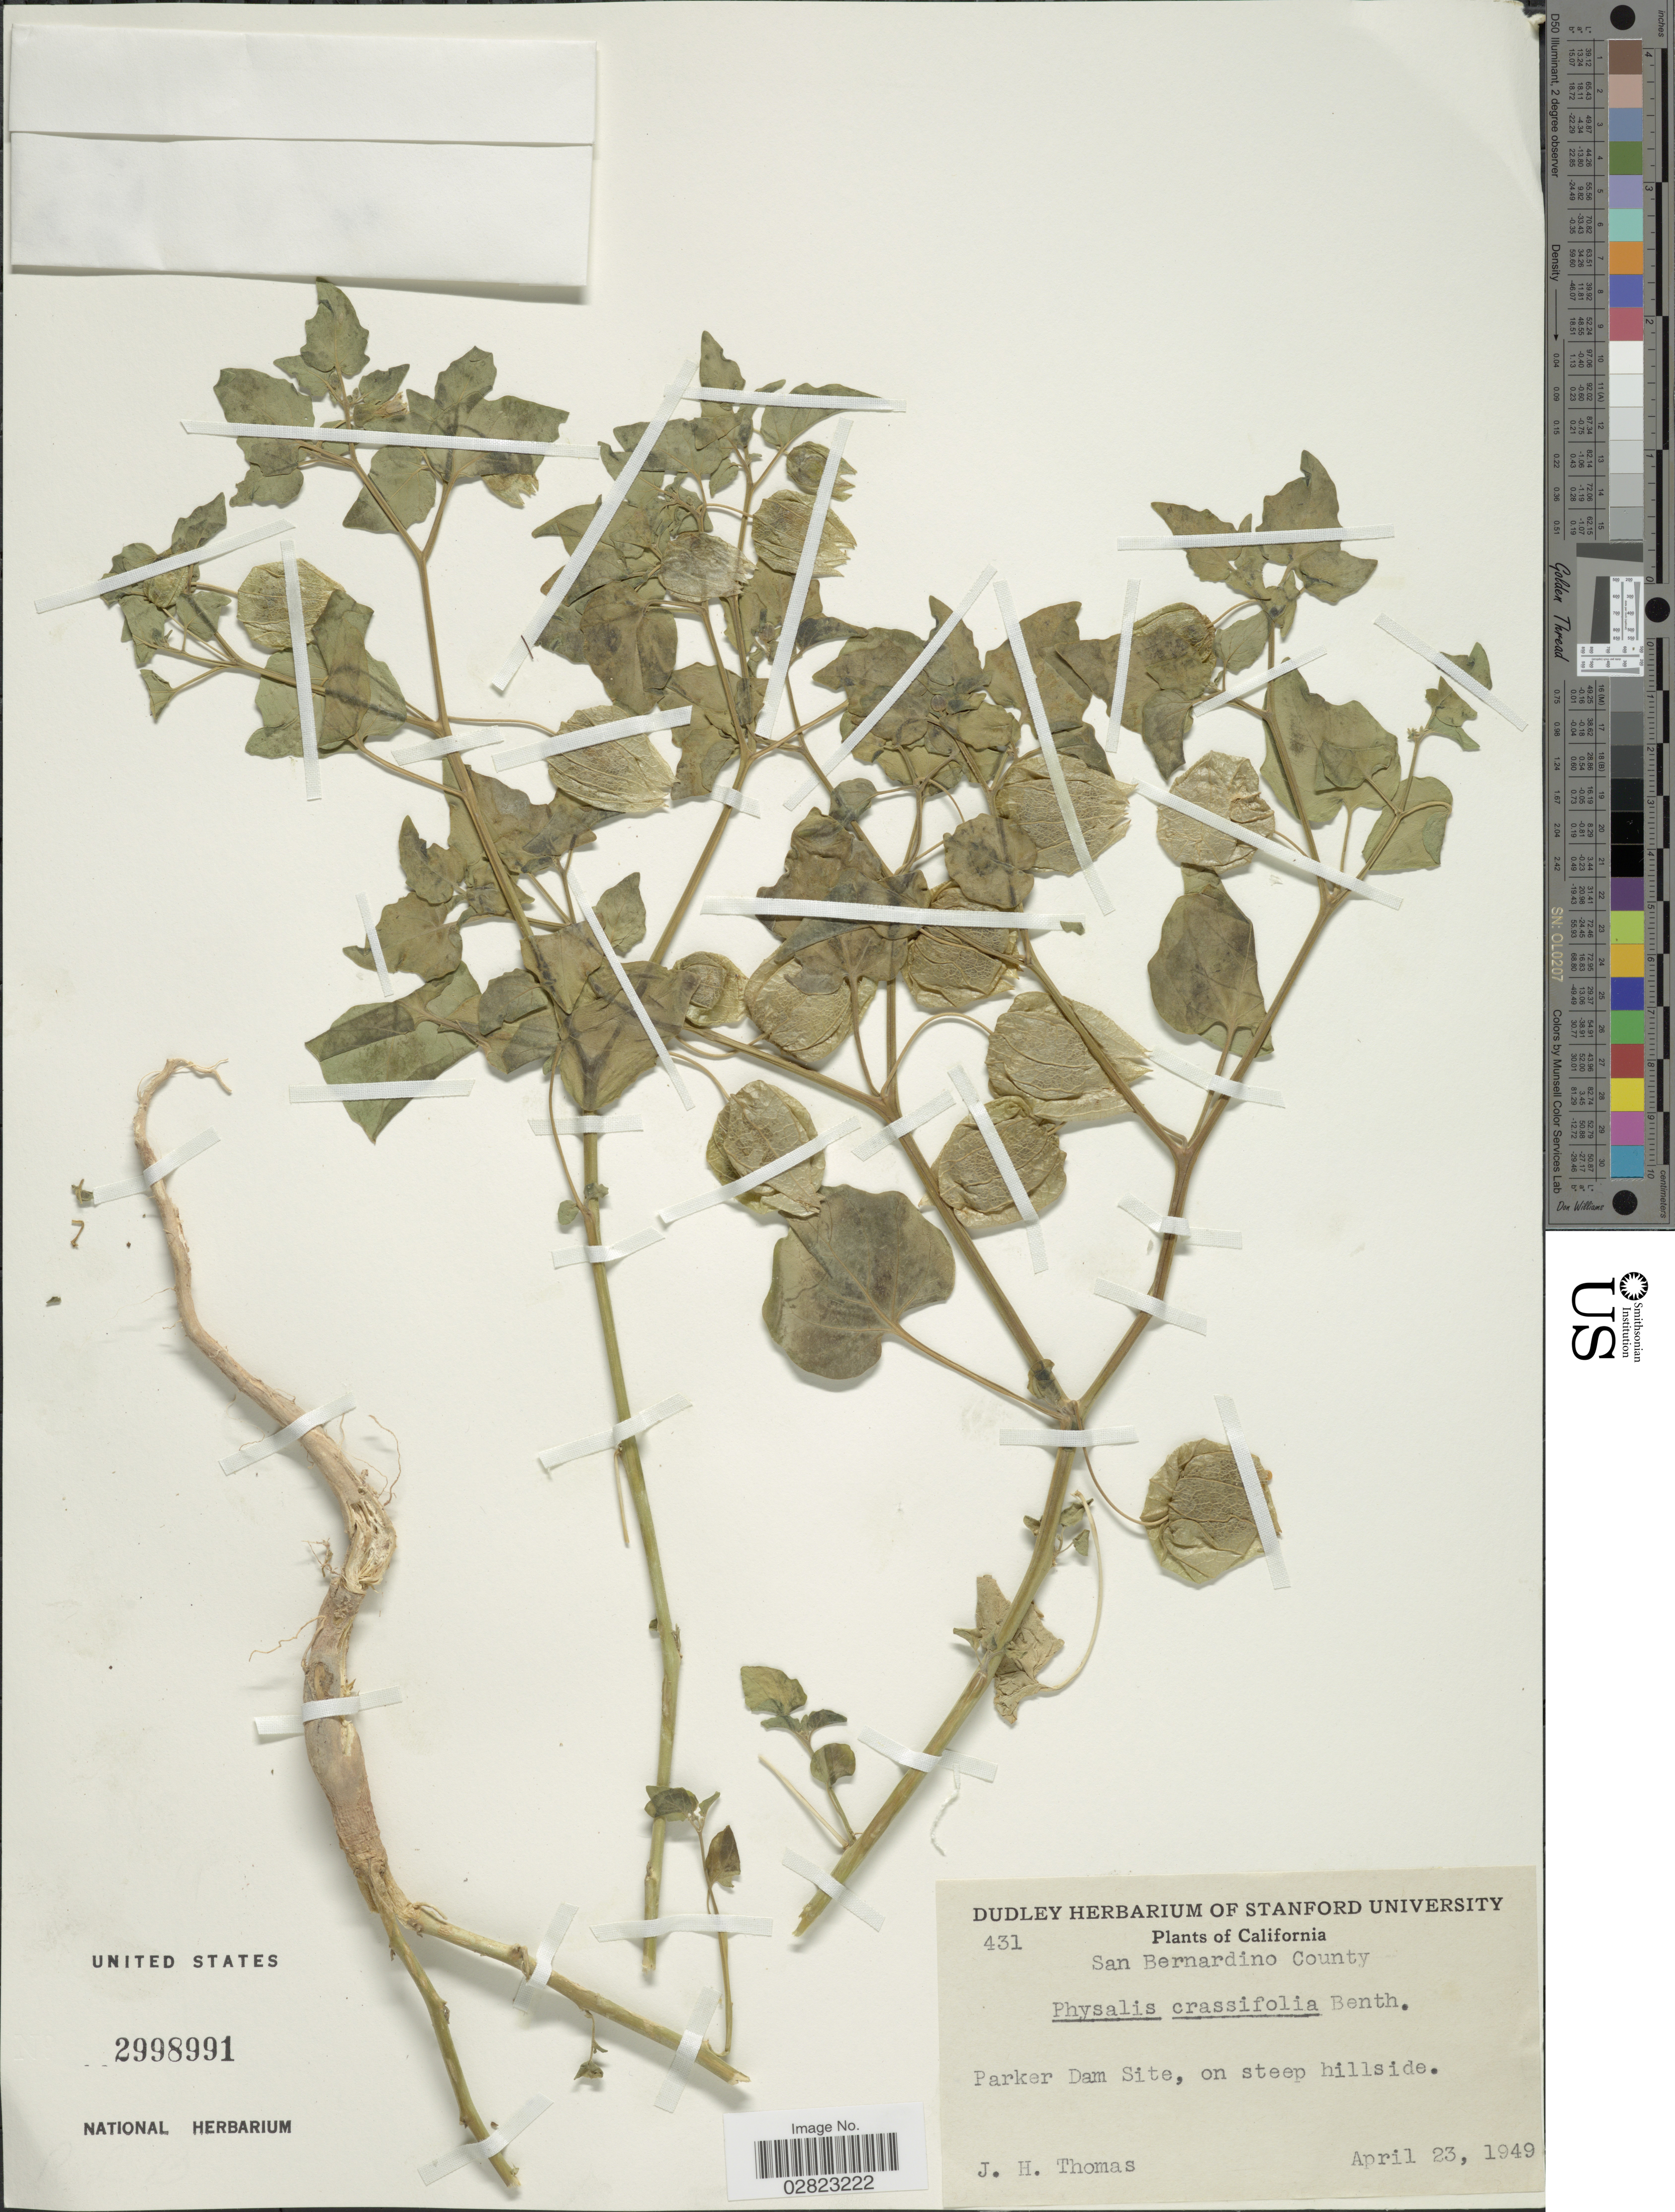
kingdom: Plantae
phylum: Tracheophyta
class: Magnoliopsida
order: Solanales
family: Solanaceae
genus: Physalis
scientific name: Physalis crassifolia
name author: Benth.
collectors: J. H. Thomas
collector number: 431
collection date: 1949-04-23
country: United States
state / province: California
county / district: San Bernardino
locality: San Bernardino County. Parker Dam Site, on steep hillside.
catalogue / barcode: US 2998991